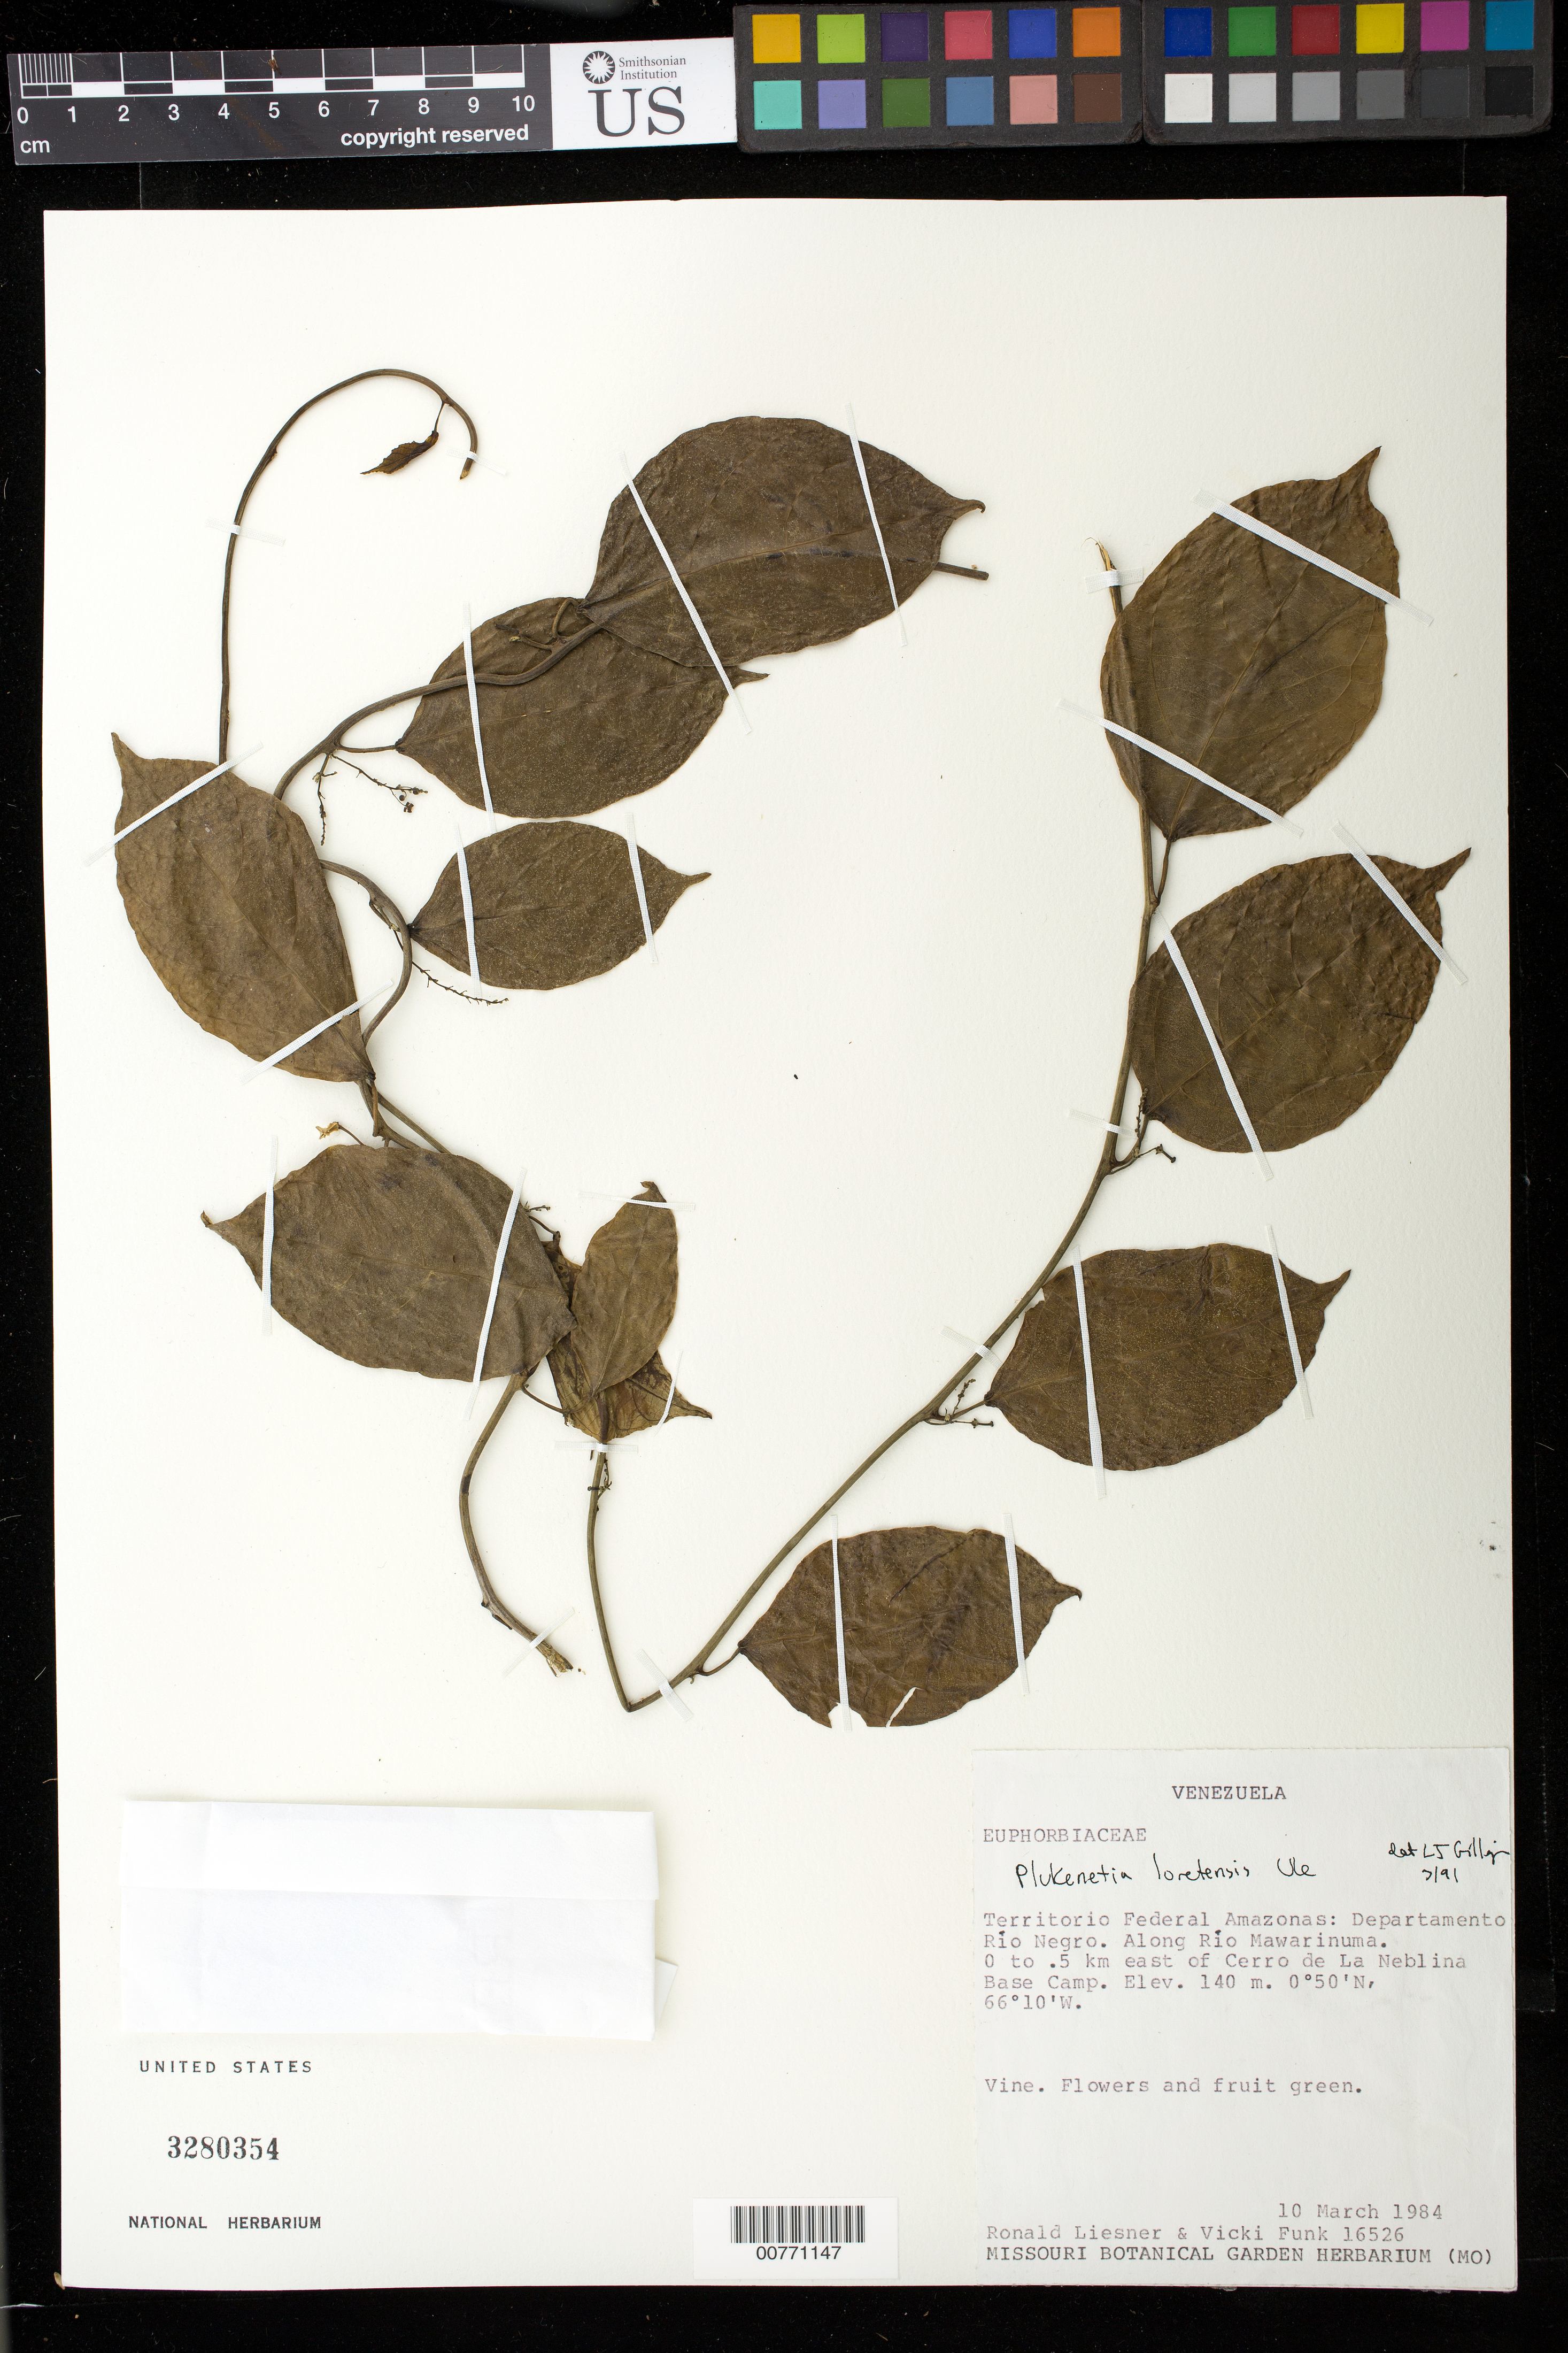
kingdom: Plantae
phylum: Tracheophyta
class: Magnoliopsida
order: Malpighiales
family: Euphorbiaceae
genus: Plukenetia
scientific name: Plukenetia loretensis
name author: Ule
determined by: Gillespie, L. J.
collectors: R. L. Liesner & V. Funk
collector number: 16526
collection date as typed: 10-Mar-84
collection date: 1984-03-10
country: Venezuela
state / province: Amazonas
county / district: Río Negro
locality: Río Mawarinuma, 0 to 0.5 km east of Cerro de La Neblina Base Camp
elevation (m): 140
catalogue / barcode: US 3280354